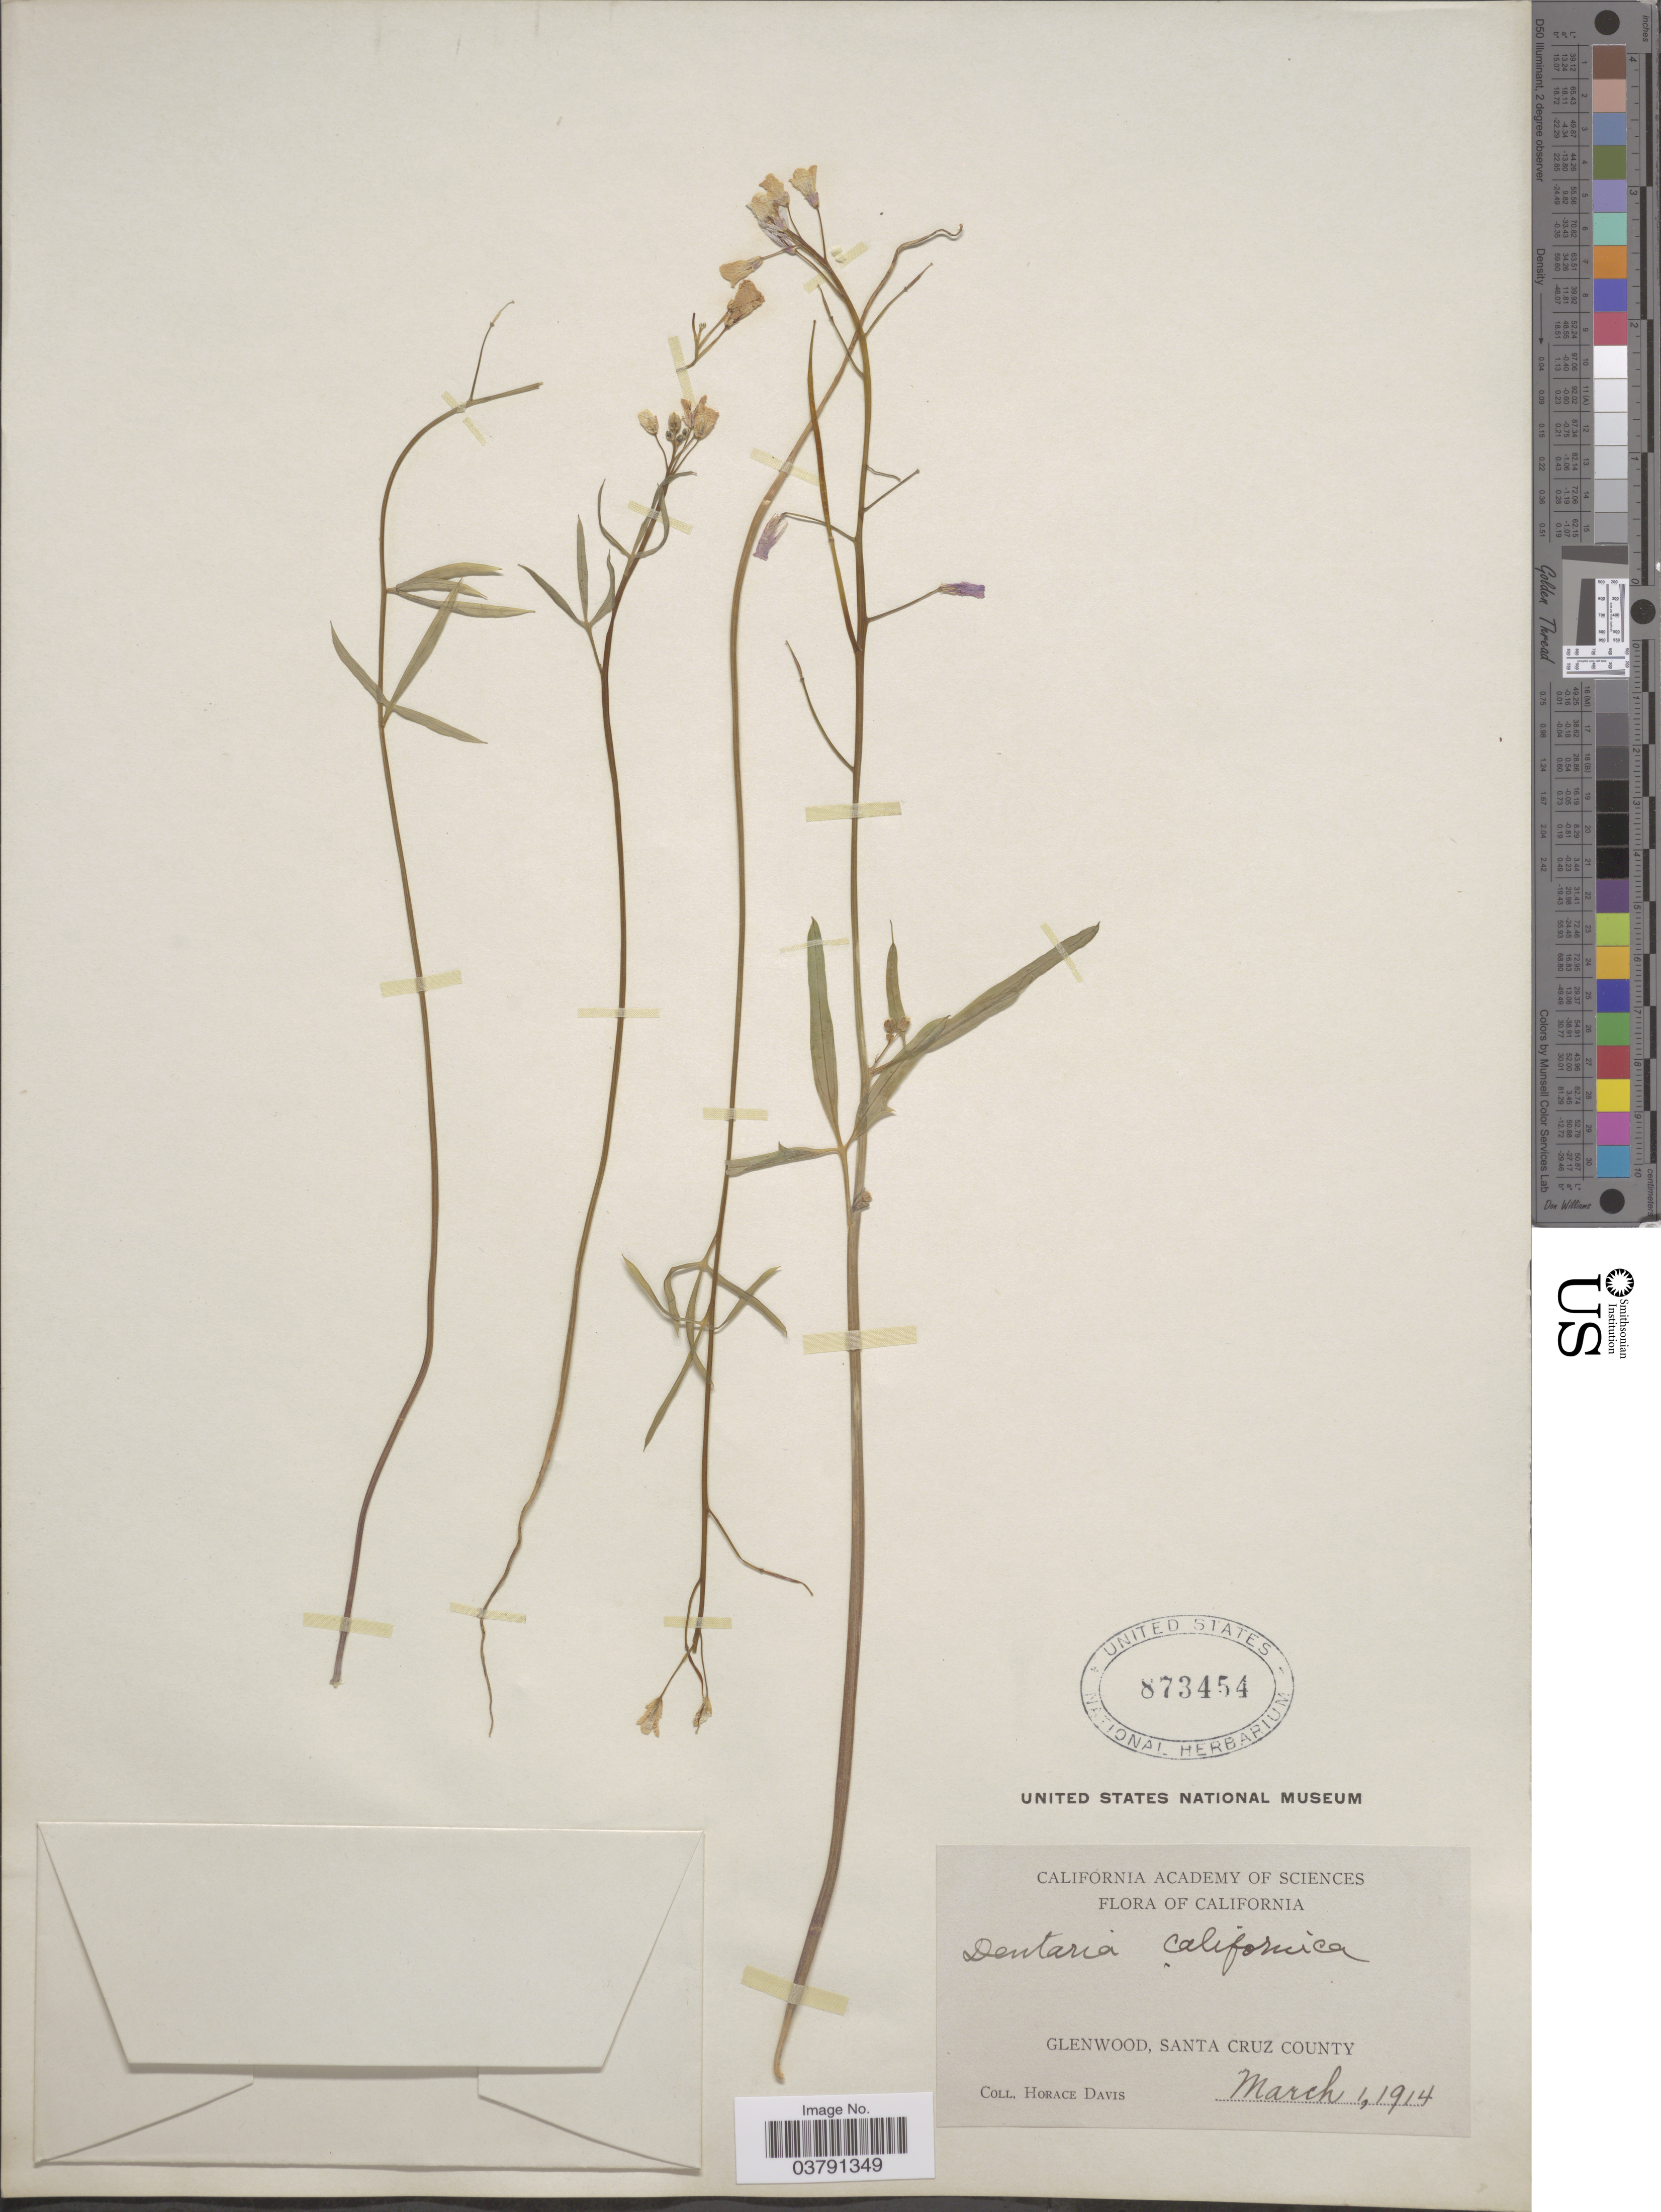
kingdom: Plantae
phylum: Tracheophyta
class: Magnoliopsida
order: Brassicales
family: Brassicaceae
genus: Dentaria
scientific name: Dentaria californica var. integrifolia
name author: (Nutt.) Detling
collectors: H. Davis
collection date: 1914-03-01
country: United States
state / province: California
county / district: Santa Cruz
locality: Glenwood, Santa Cruz County.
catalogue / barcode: US 873454